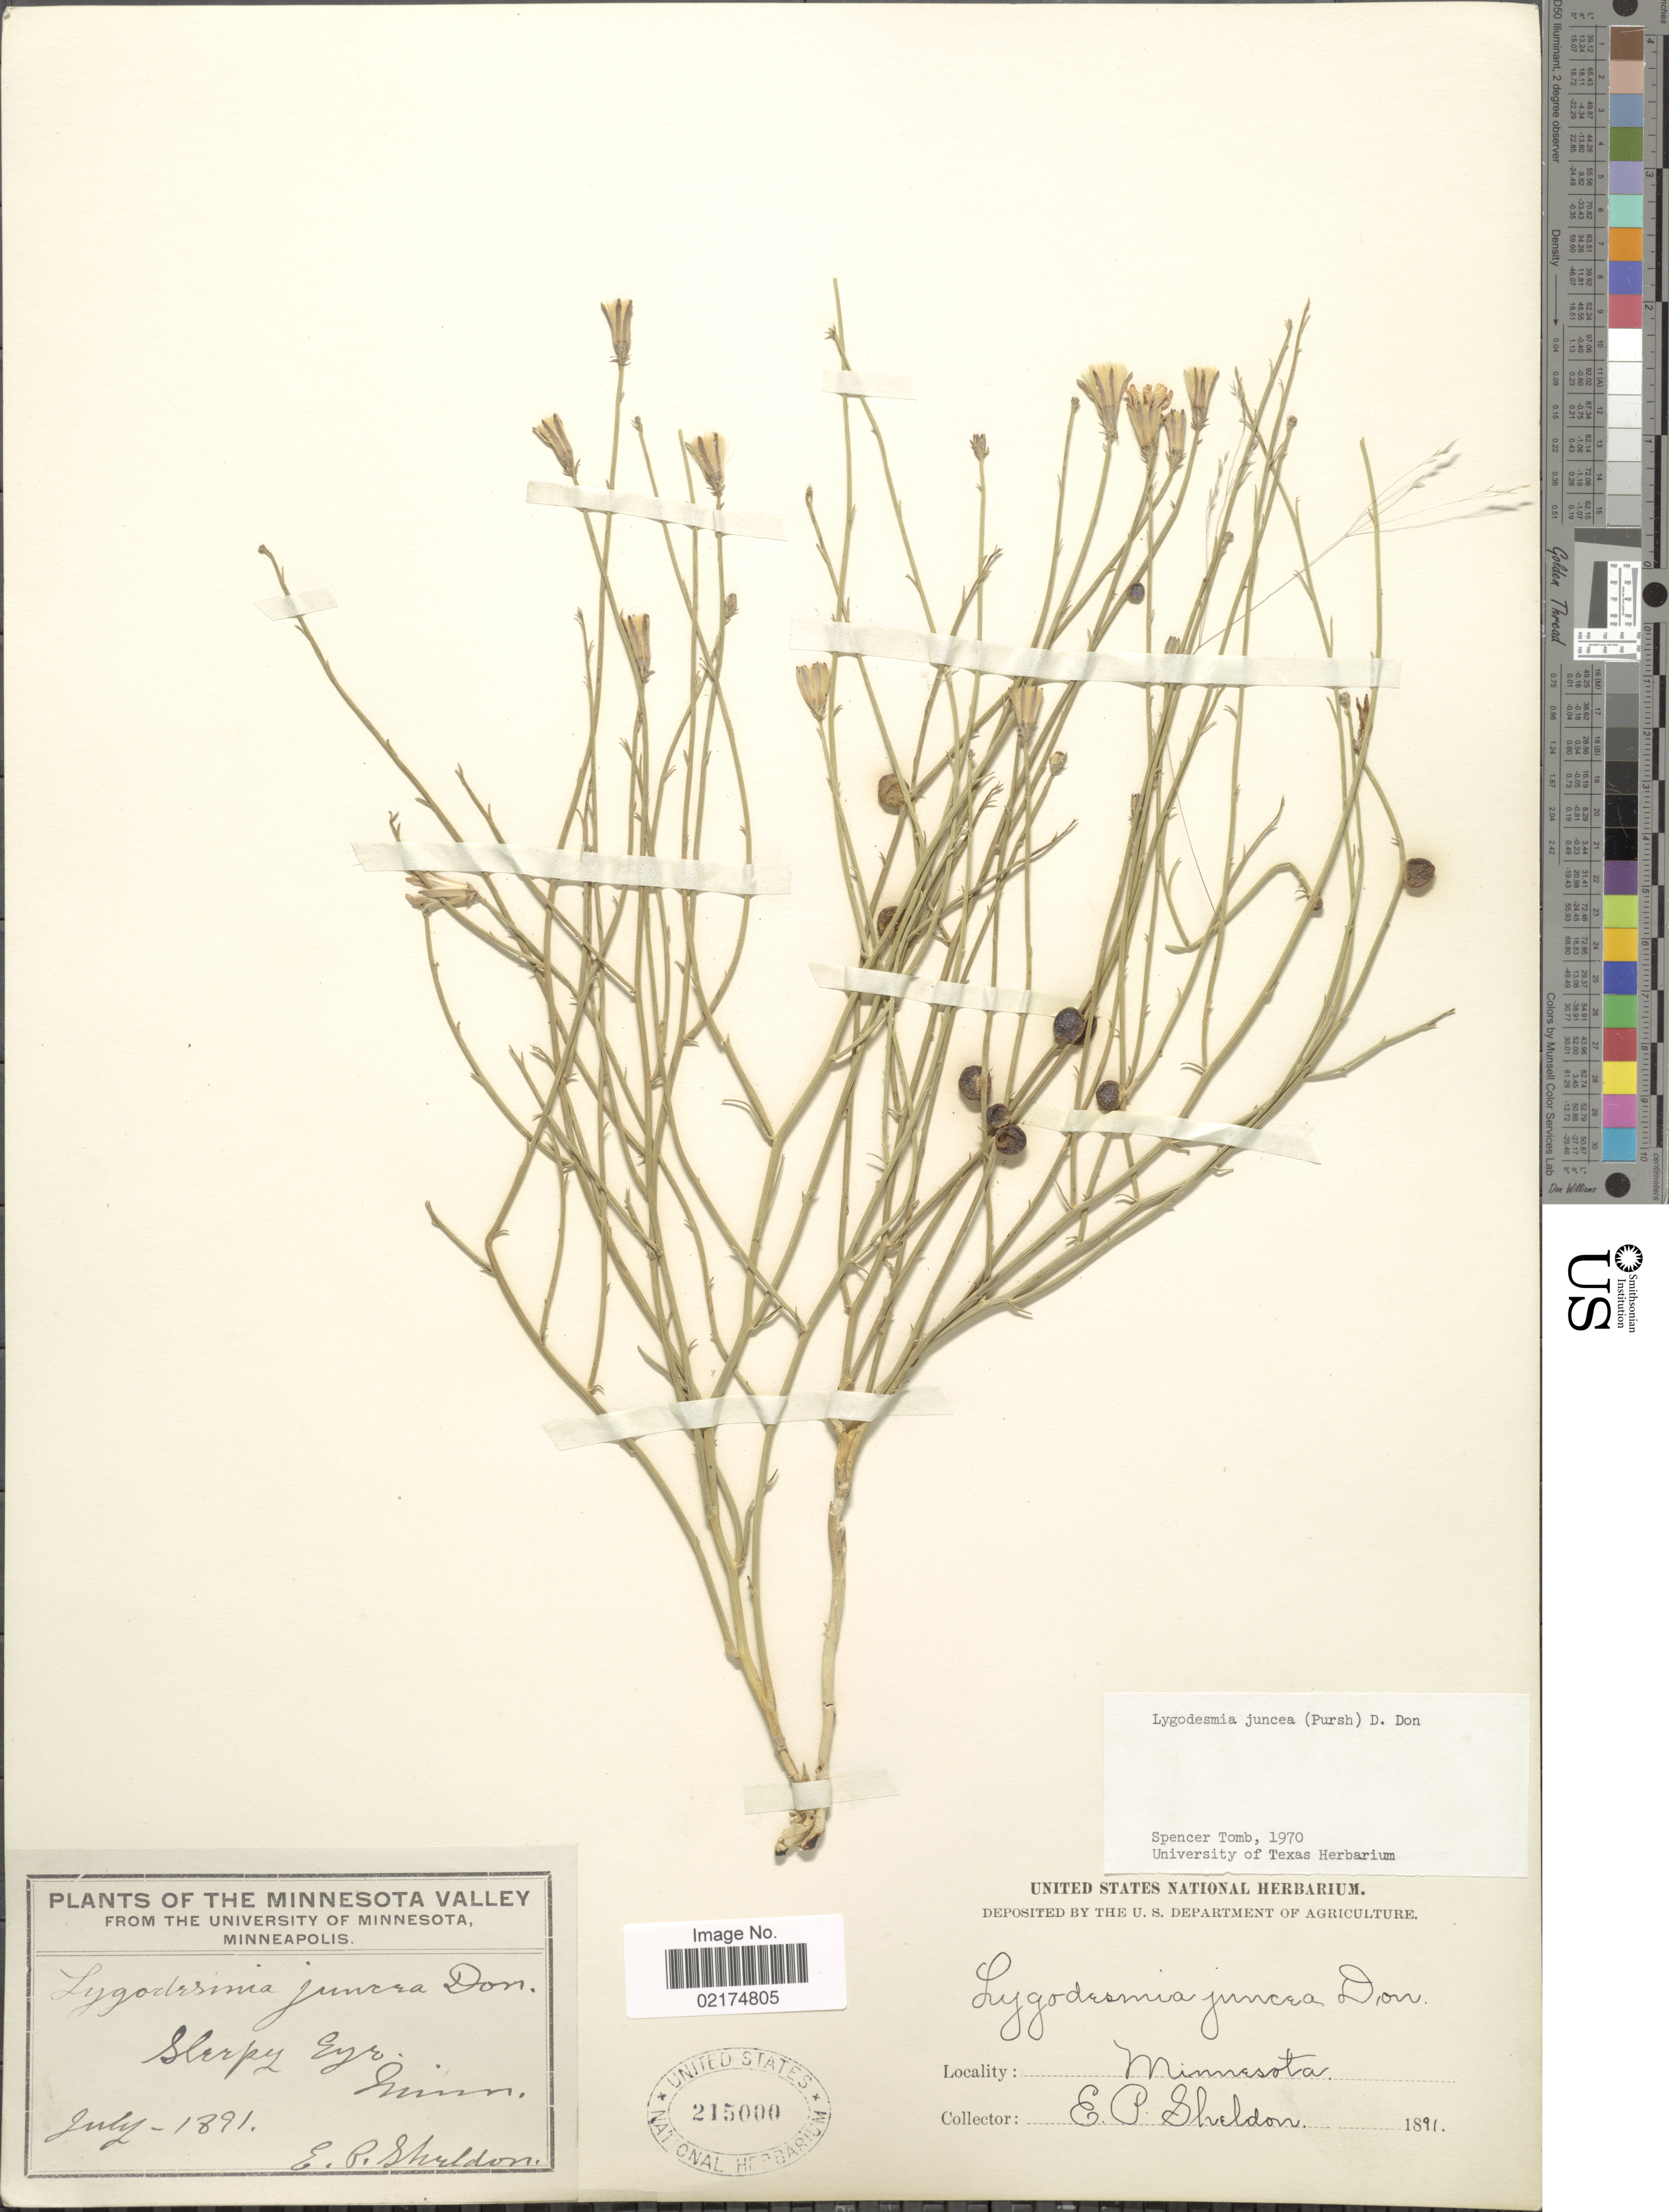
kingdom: Plantae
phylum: Tracheophyta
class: Magnoliopsida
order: Asterales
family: Asteraceae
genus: Lygodesmia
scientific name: Lygodesmia juncea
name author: D. Don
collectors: E. P. Sheldon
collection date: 1891-07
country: United States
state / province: Minnesota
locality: Sleepy Eye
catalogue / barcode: US 215000